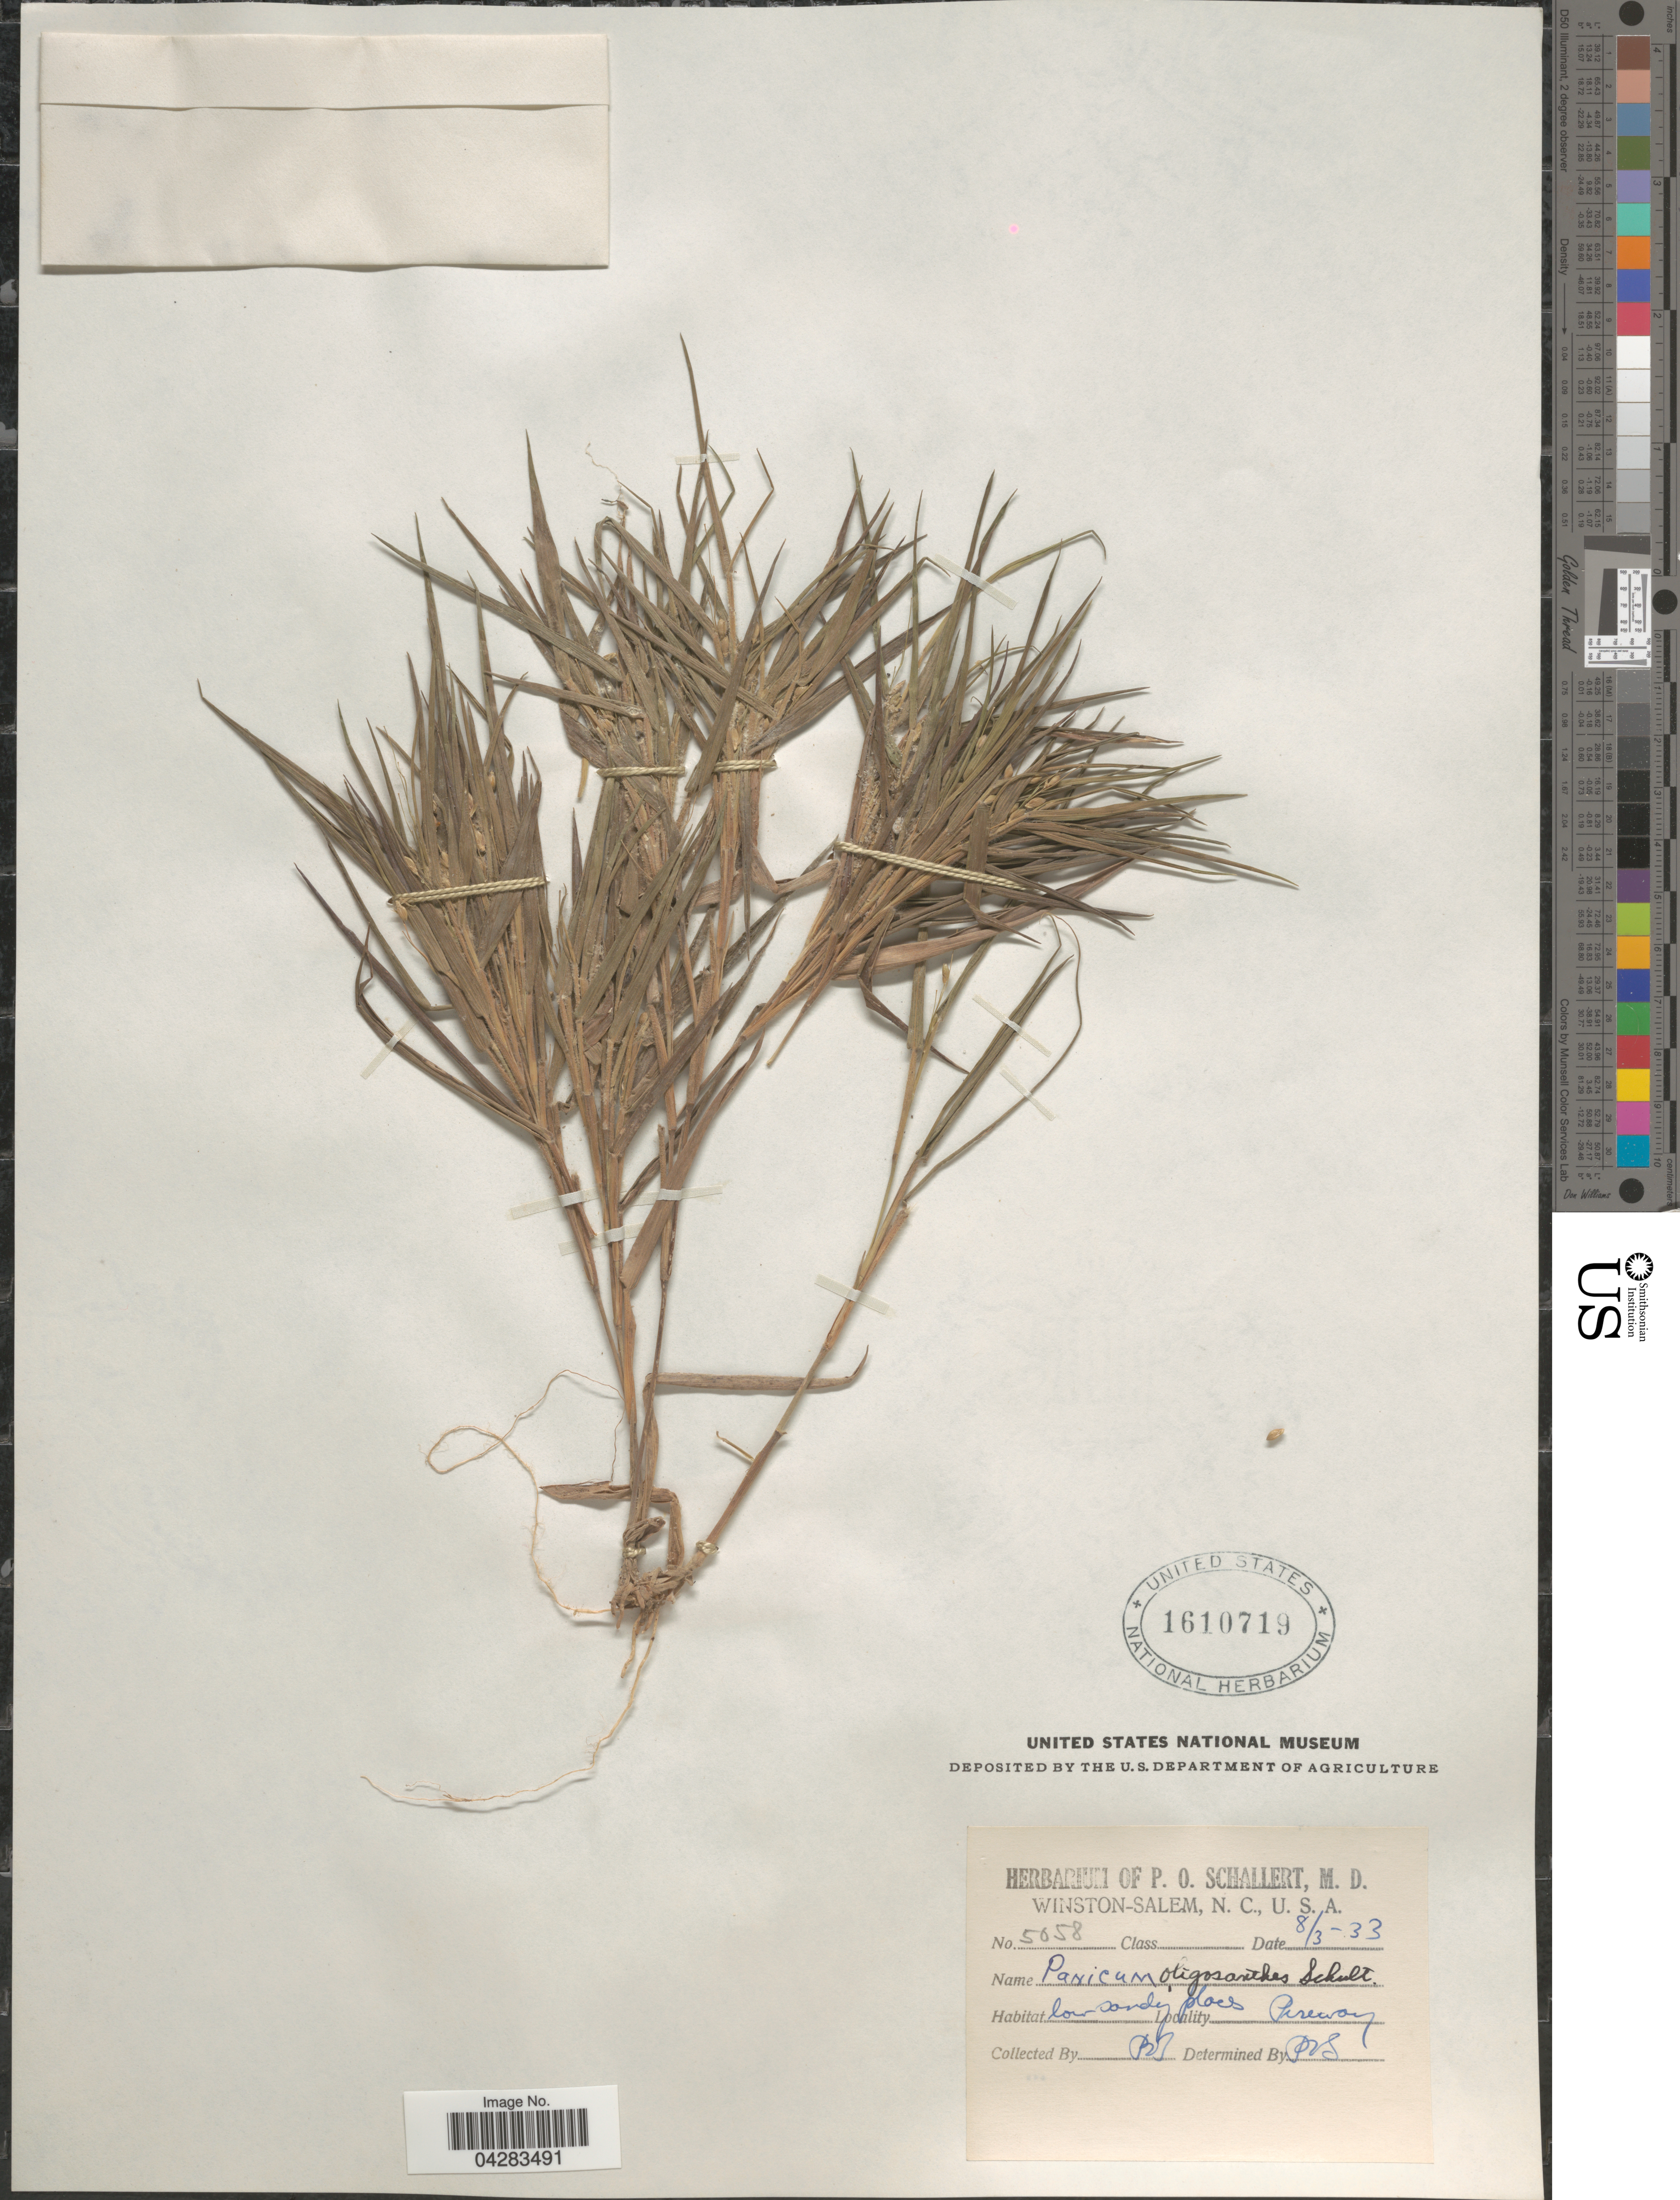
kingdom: Plantae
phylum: Tracheophyta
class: Liliopsida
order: Poales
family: Poaceae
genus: Dichanthelium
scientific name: Dichanthelium oligosanthes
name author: (Schult.) Gould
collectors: P. Schallert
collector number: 5058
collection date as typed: Transcribed d/m/y: 3/8/33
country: United States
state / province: North Carolina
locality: Pireway.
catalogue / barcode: US 1610719